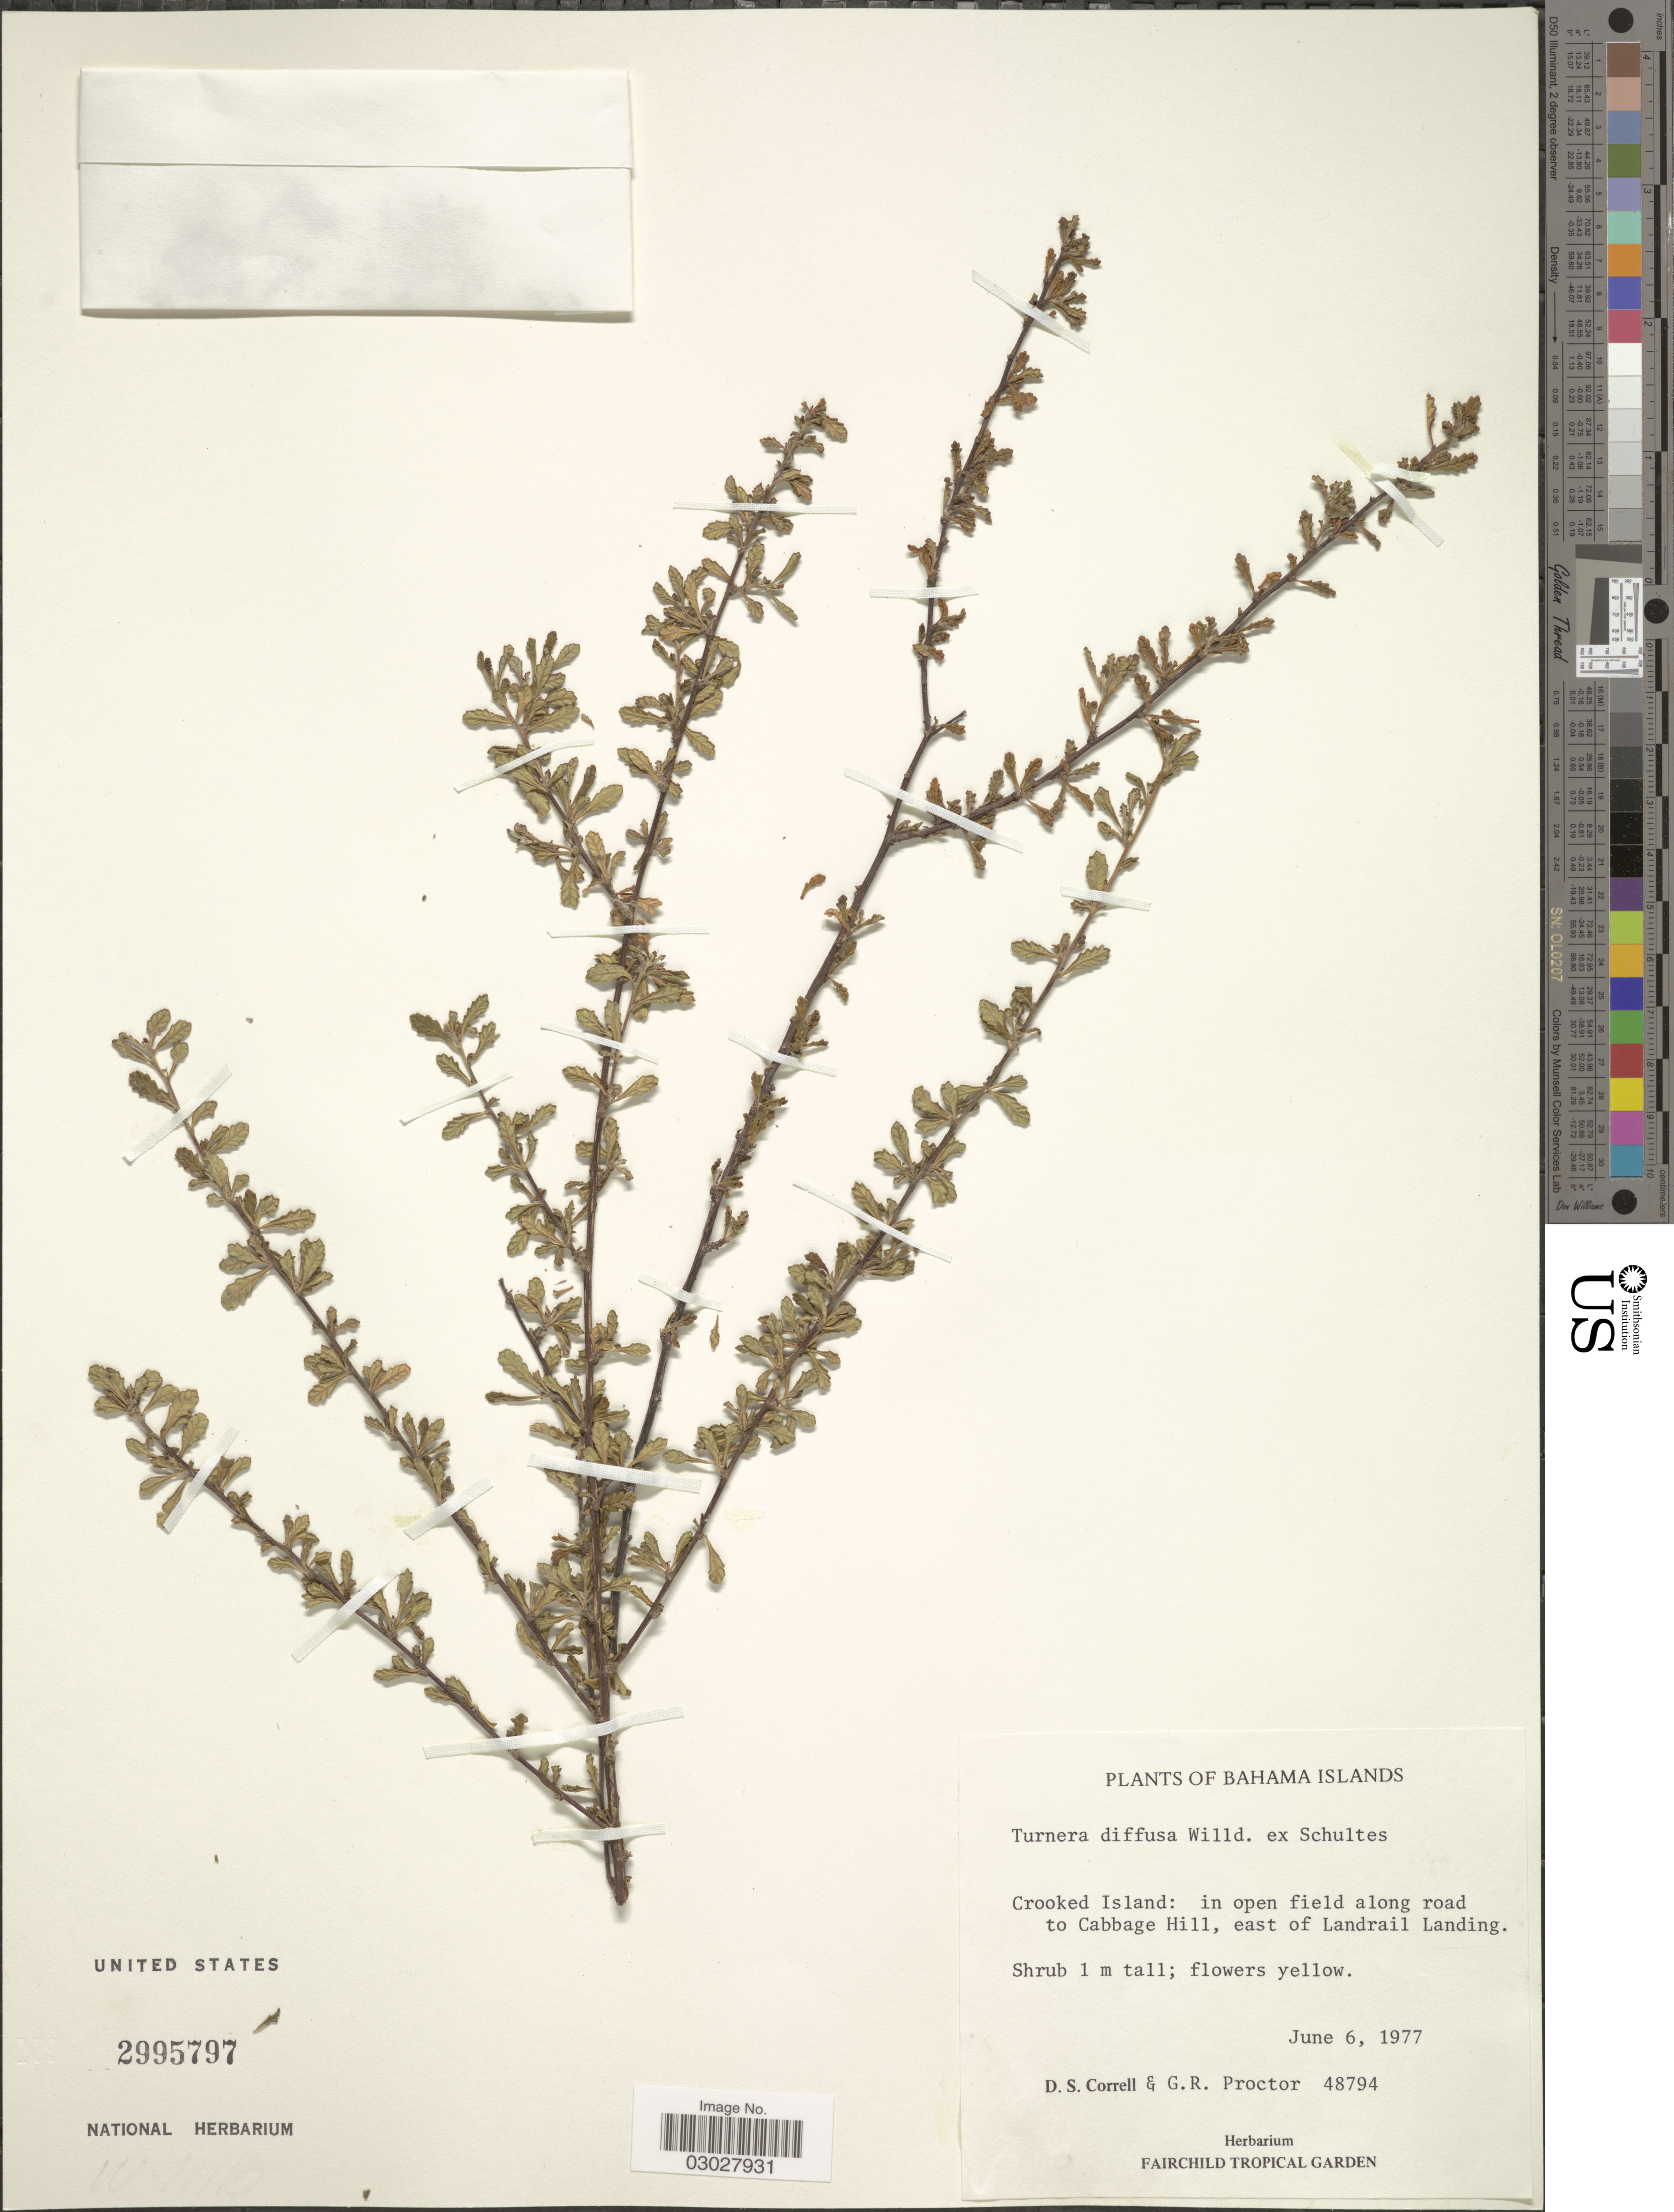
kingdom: Plantae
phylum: Tracheophyta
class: Magnoliopsida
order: Malpighiales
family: Turneraceae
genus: Turnera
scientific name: Turnera diffusa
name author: Willd. ex Schult.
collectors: D. S. Correll & G. Proctor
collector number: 48794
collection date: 1977-06-06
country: Bahamas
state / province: Acklins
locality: Crooked Island: in open field along road to Cabbage Hill, east of Landrail Landing.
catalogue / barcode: US 2995797